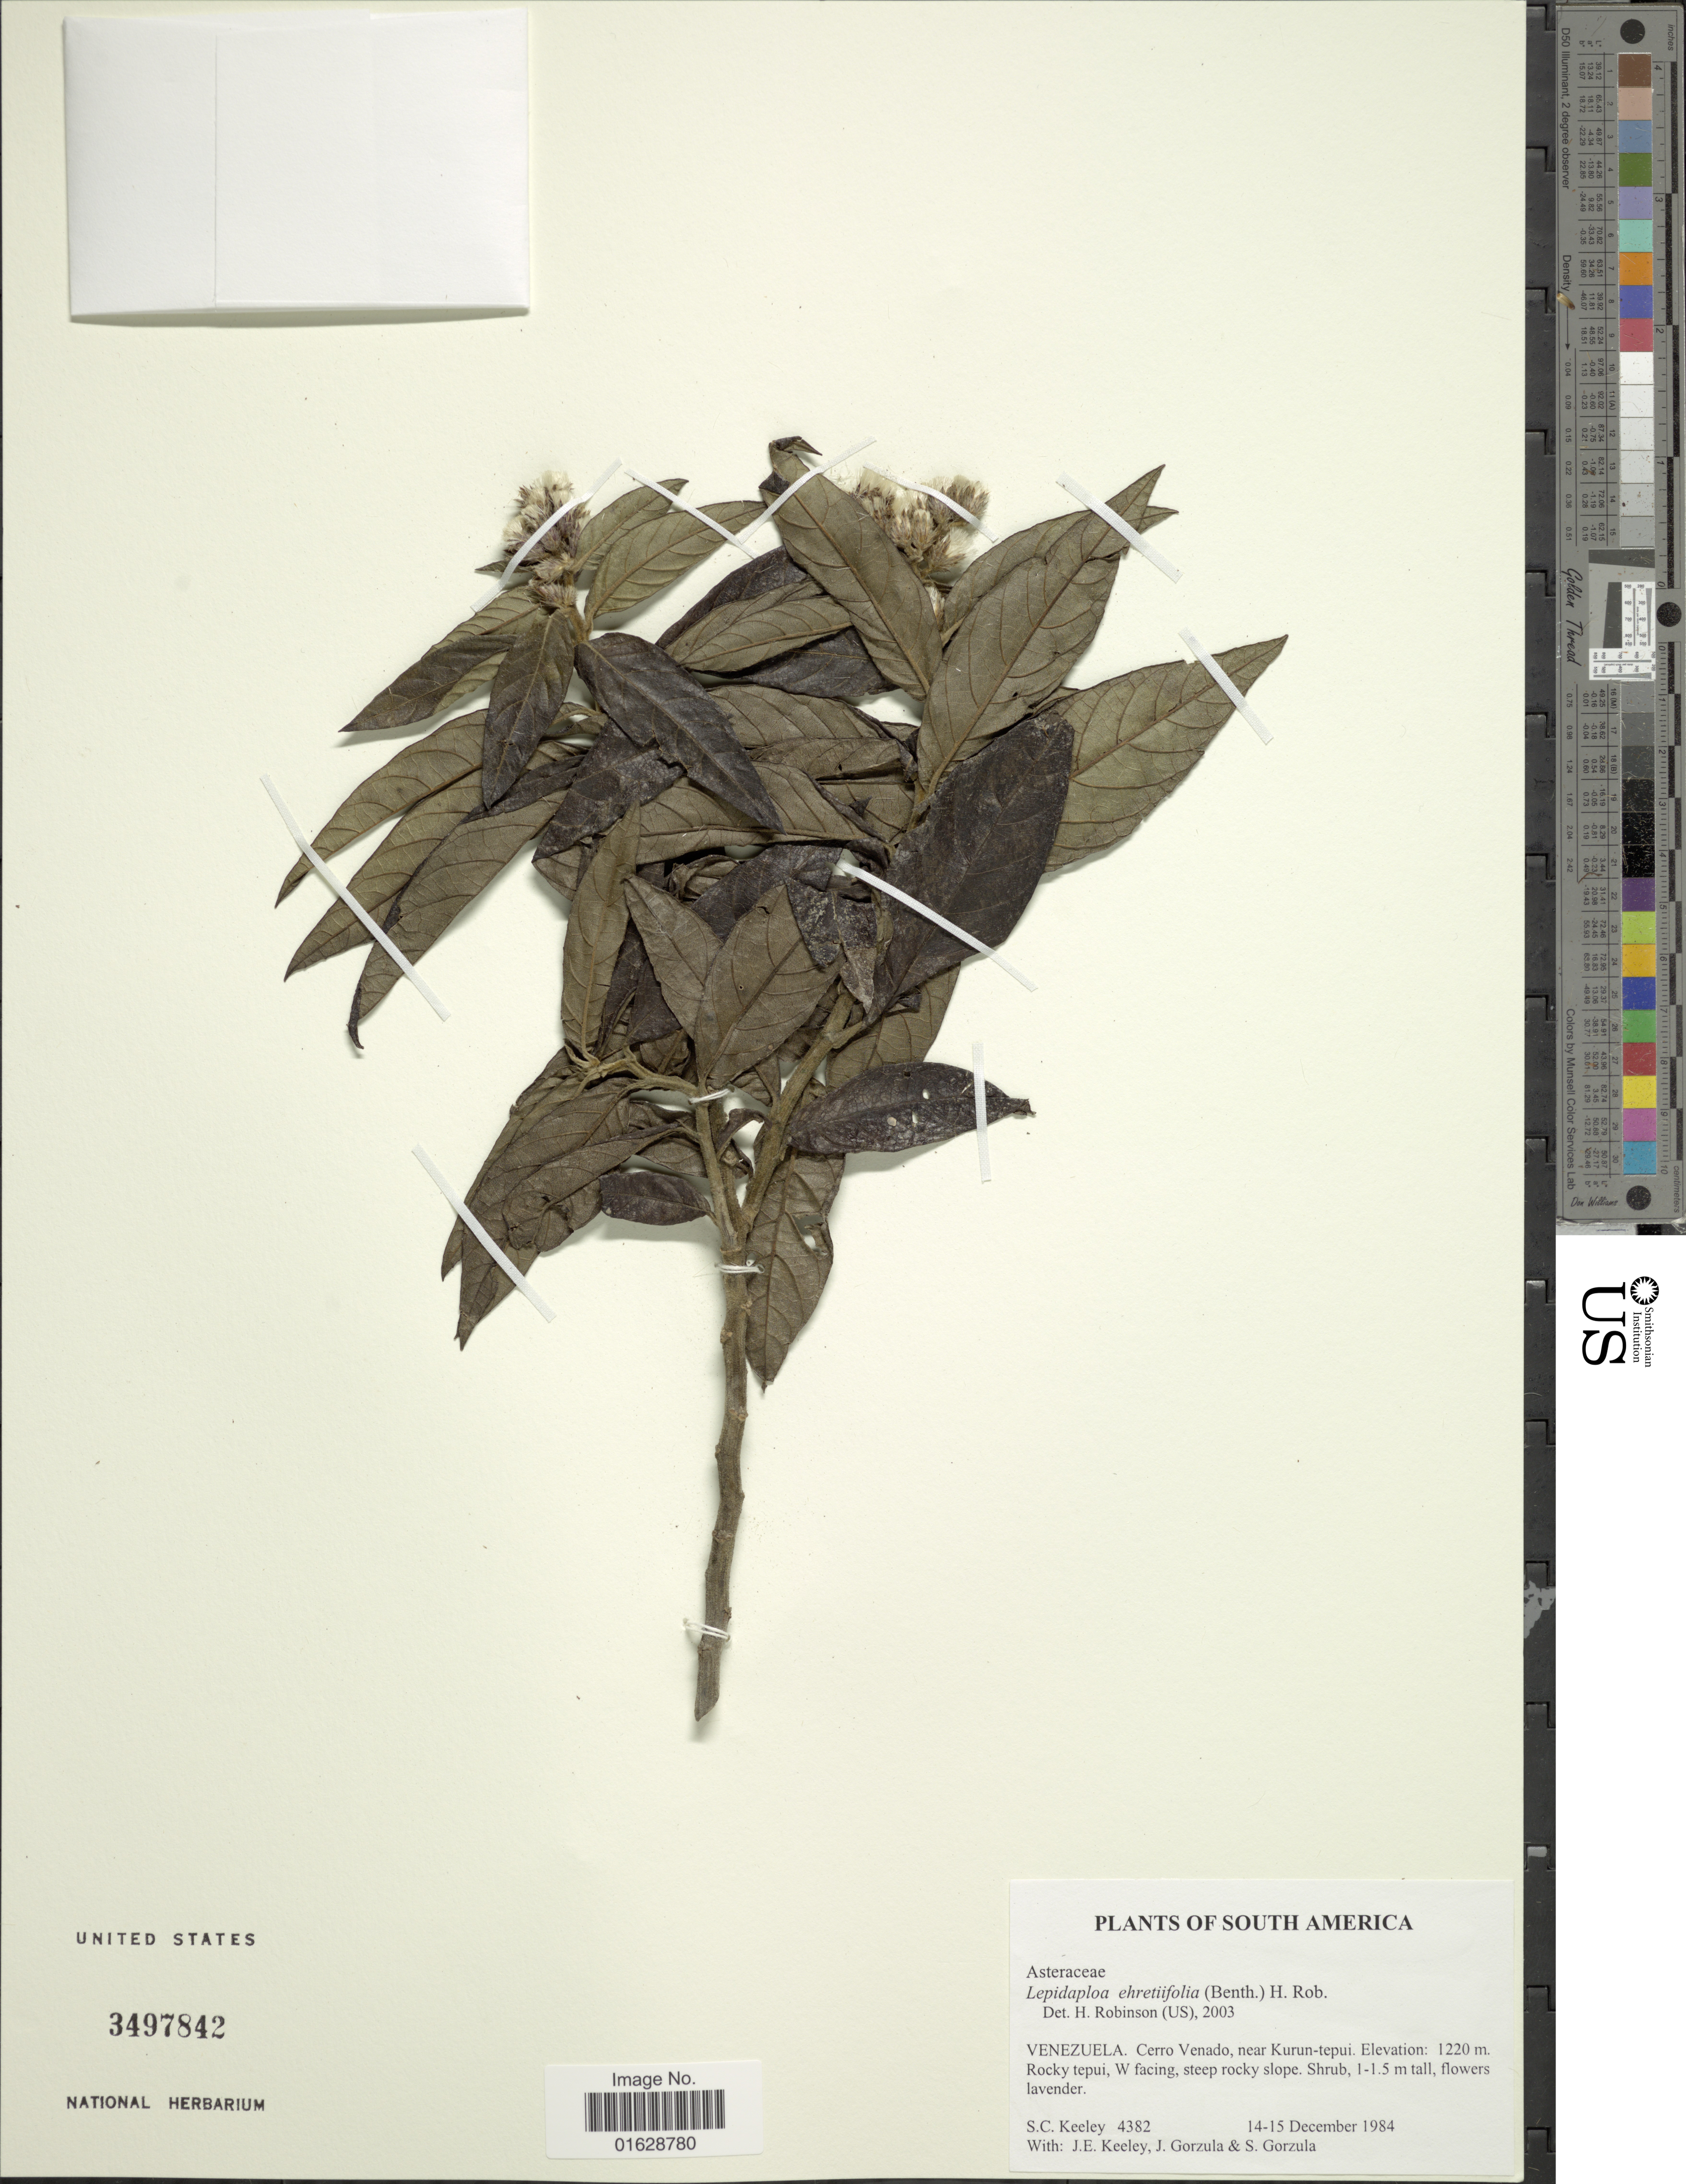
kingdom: Plantae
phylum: Tracheophyta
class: Magnoliopsida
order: Asterales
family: Asteraceae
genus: Lepidaploa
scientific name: Lepidaploa ehretiifolia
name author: (Benth.) H. Rob.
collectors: S. C. Keeley, J. E. Keeley, J. Gorzula & S. Gorzula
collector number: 4382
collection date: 1984-12-14/1984-12-15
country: Venezuela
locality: Cerro Venado, near Kurun-tepui. Rocky tepui. W facing.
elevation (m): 1220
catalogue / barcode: US 3497842